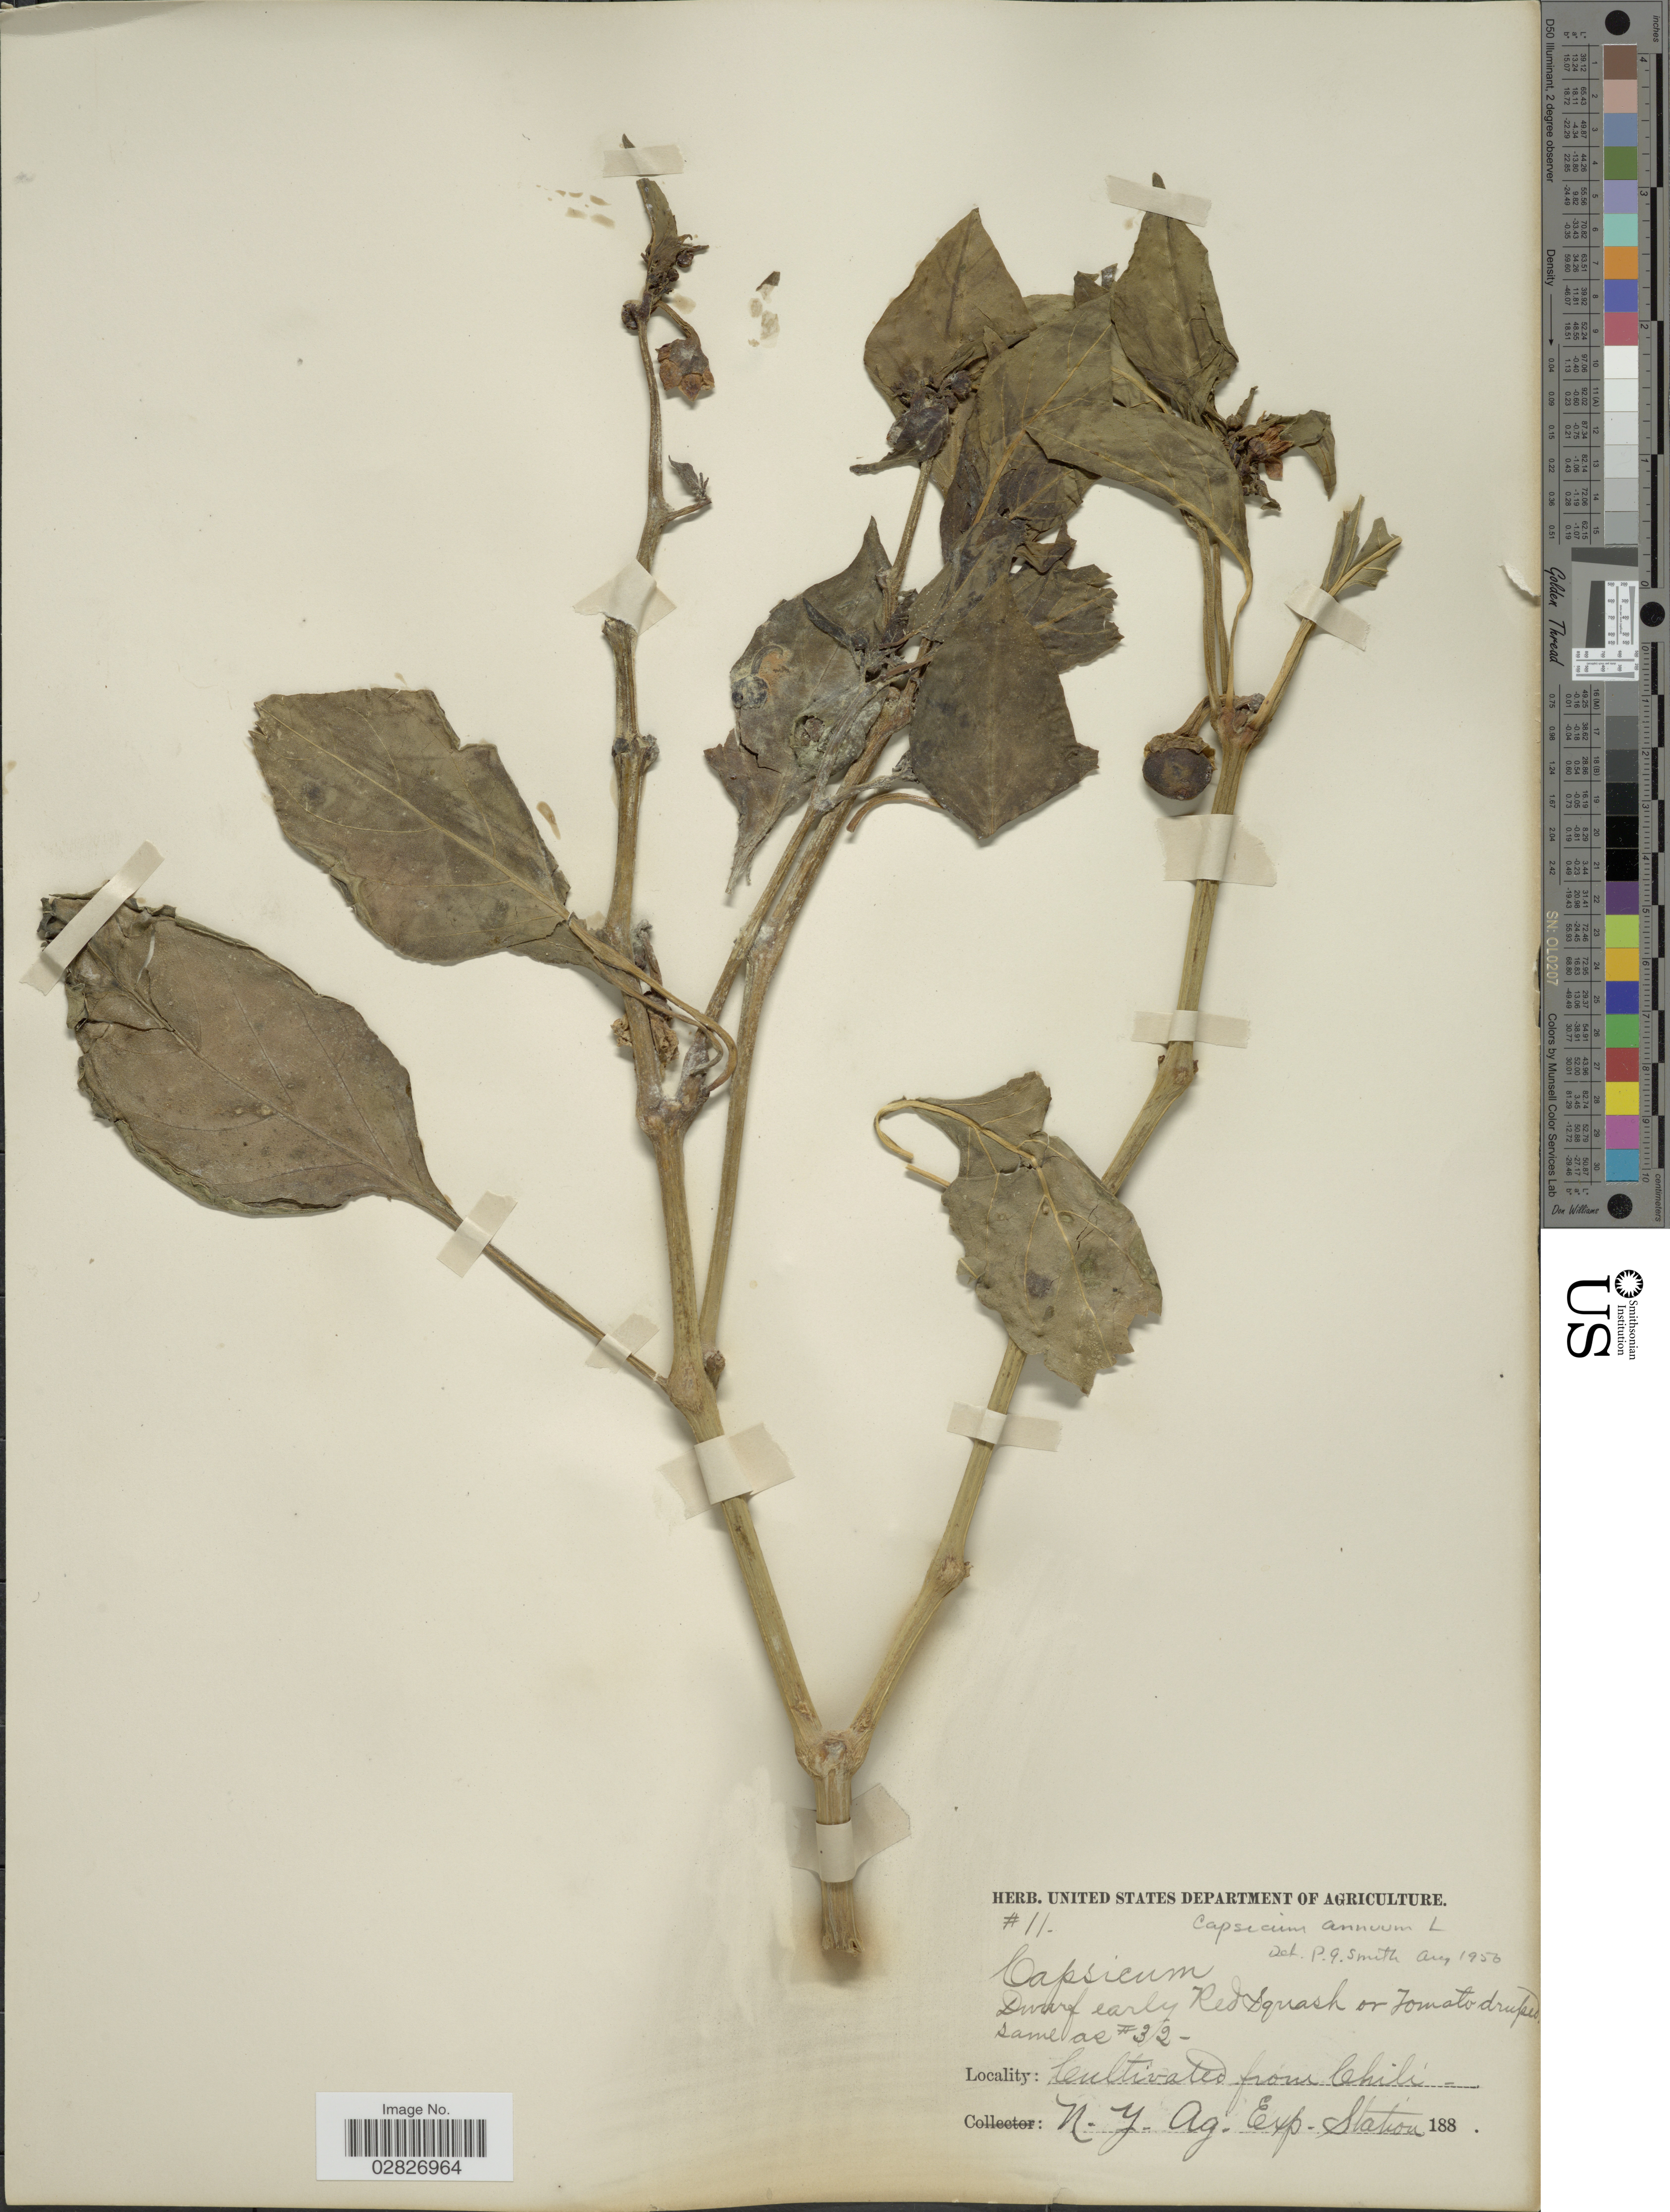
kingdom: Plantae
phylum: Tracheophyta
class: Magnoliopsida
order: Solanales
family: Solanaceae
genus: Capsicum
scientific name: Capsicum annuum 'Habanero'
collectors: Facchini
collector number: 11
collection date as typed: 188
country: United States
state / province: New York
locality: Cultivated from Chili, N.Y. Ag. Exp. Station.